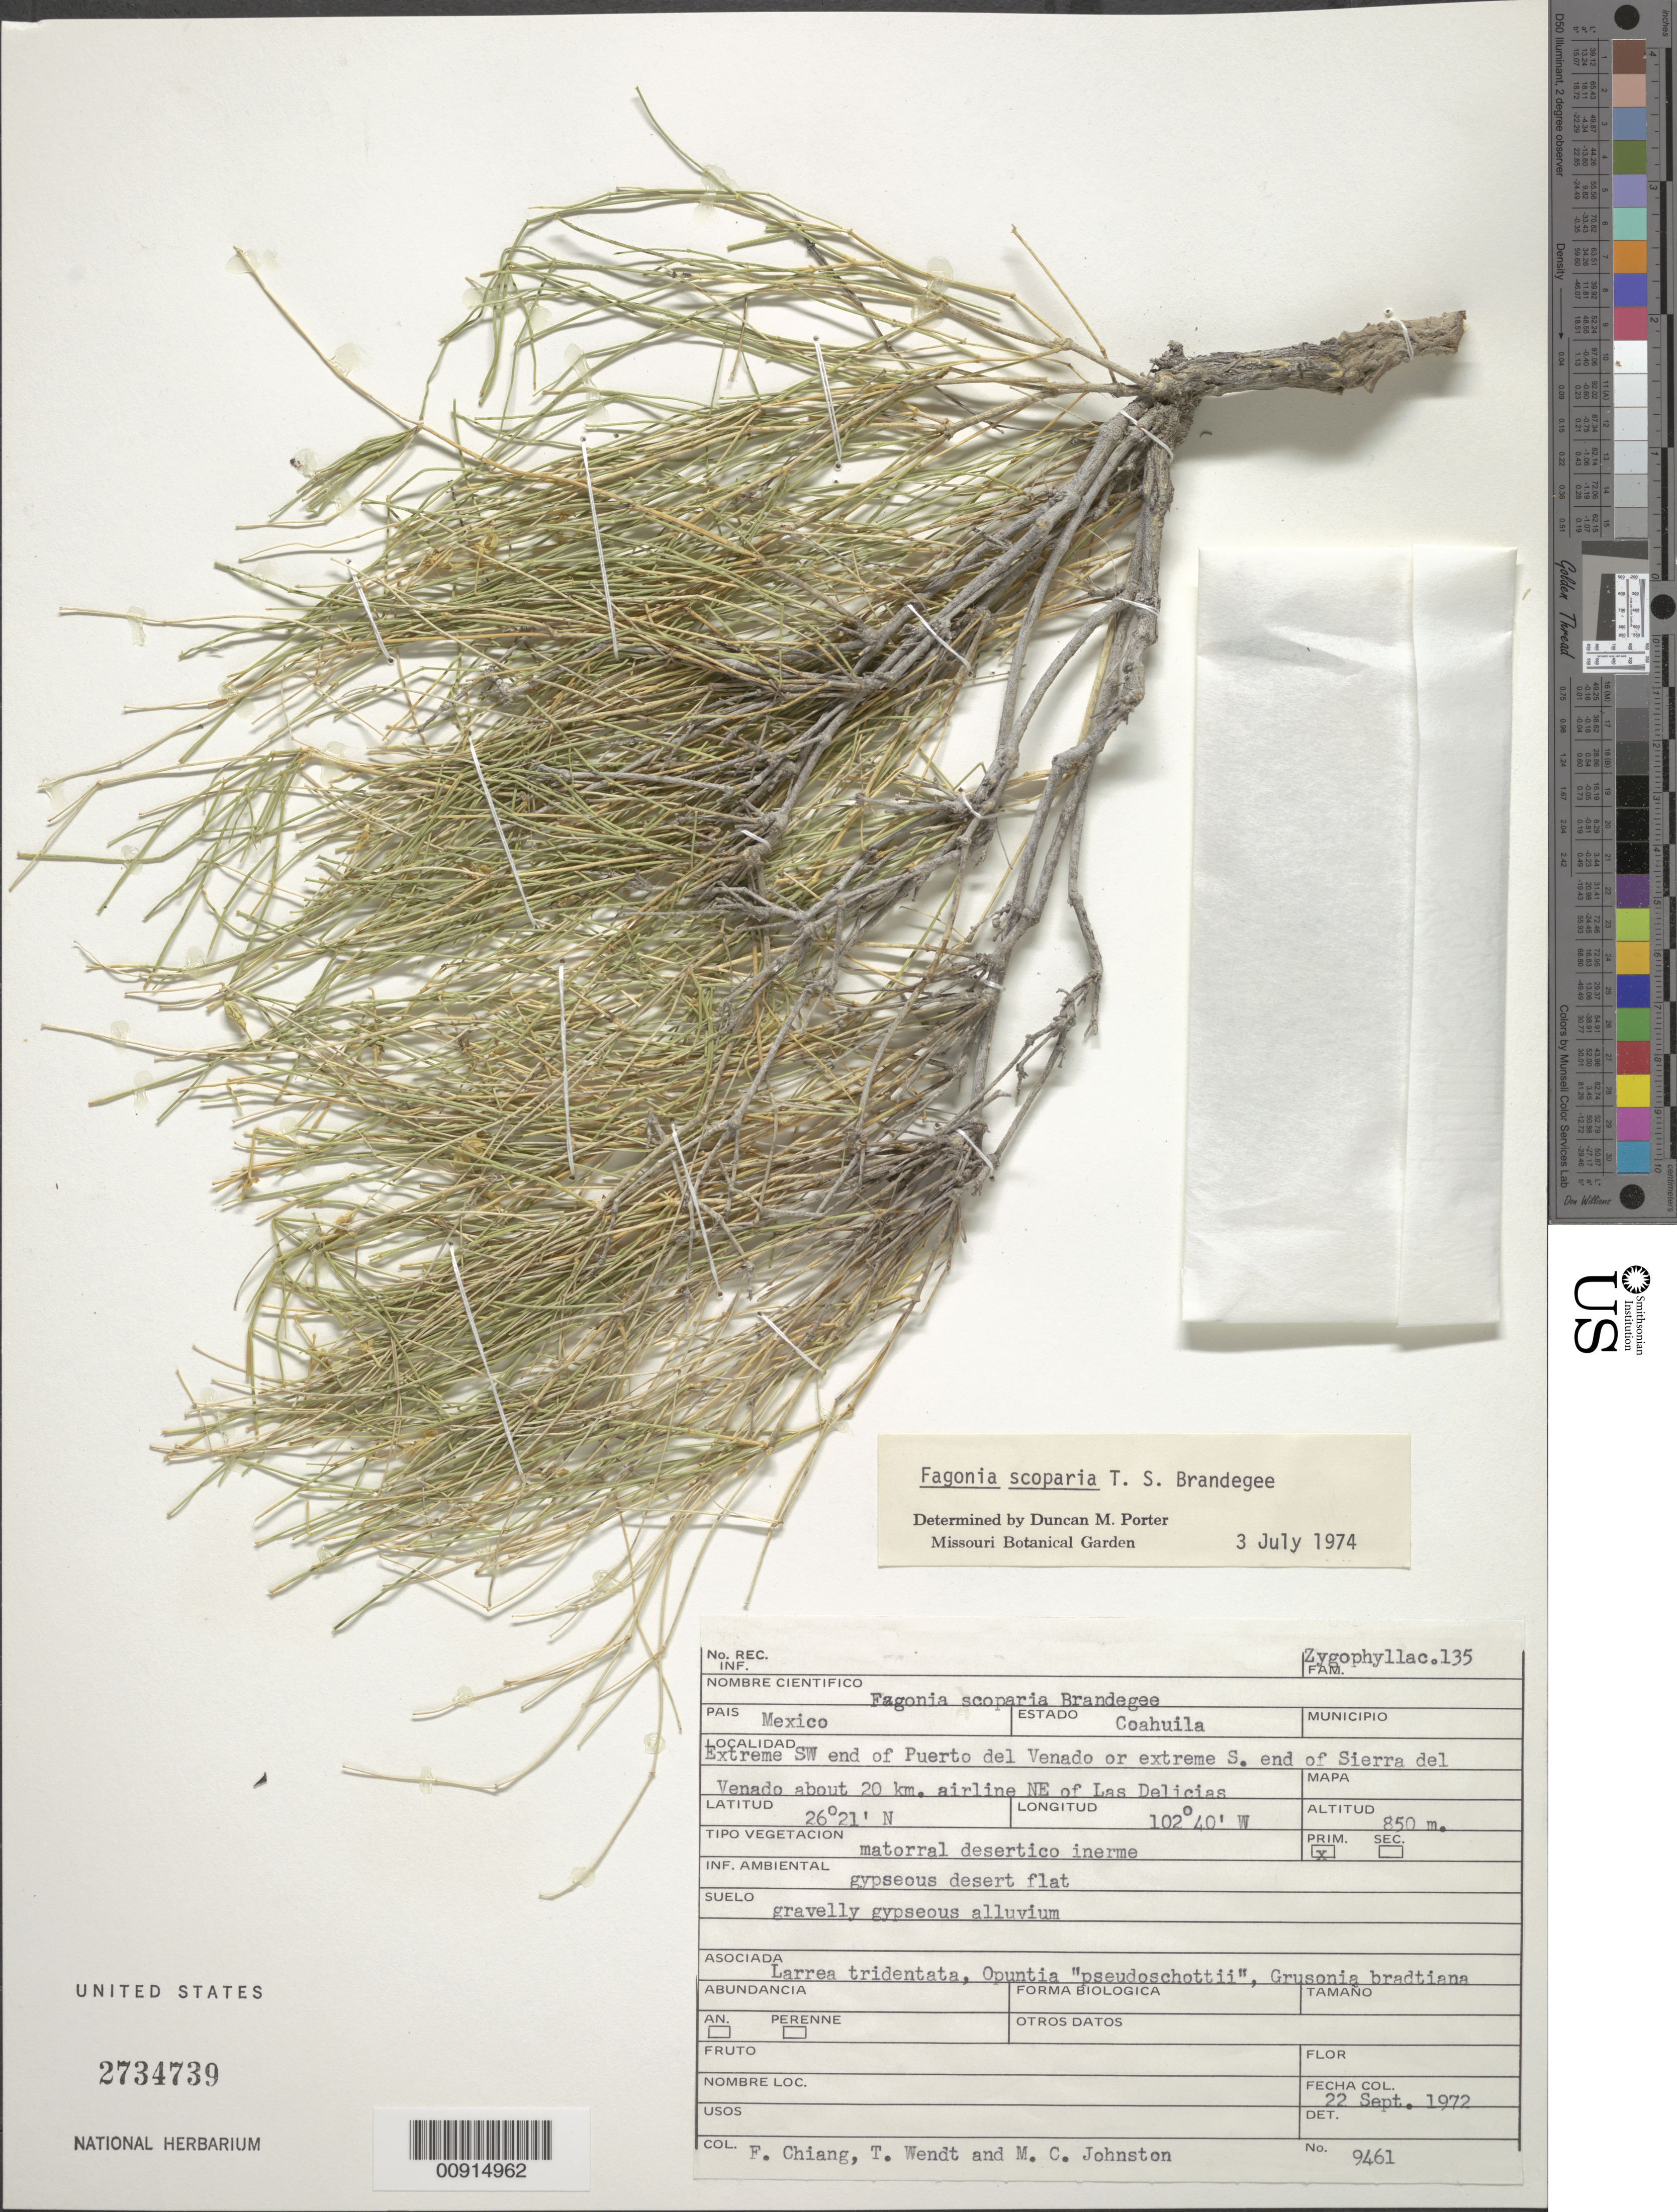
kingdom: Plantae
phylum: Tracheophyta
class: Magnoliopsida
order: Zygophyllales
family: Zygophyllaceae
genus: Fagonia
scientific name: Fagonia scoparia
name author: Brandegee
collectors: F. Chiang, T. L. Wendt & M. Johnston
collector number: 9461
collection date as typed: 22 Sep 1972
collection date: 1972-09-22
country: Mexico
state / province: Coahuila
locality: Coahuila: Extreme SW end of Puerto del Venado or extreme S end of Sierra del Venado about 20 km. airline NE of Las Delicias.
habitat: Matorral desértico inerme; gypseous desert flat; soil gravelly gypseous alluvium; Veg. prim.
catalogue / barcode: US 2734739